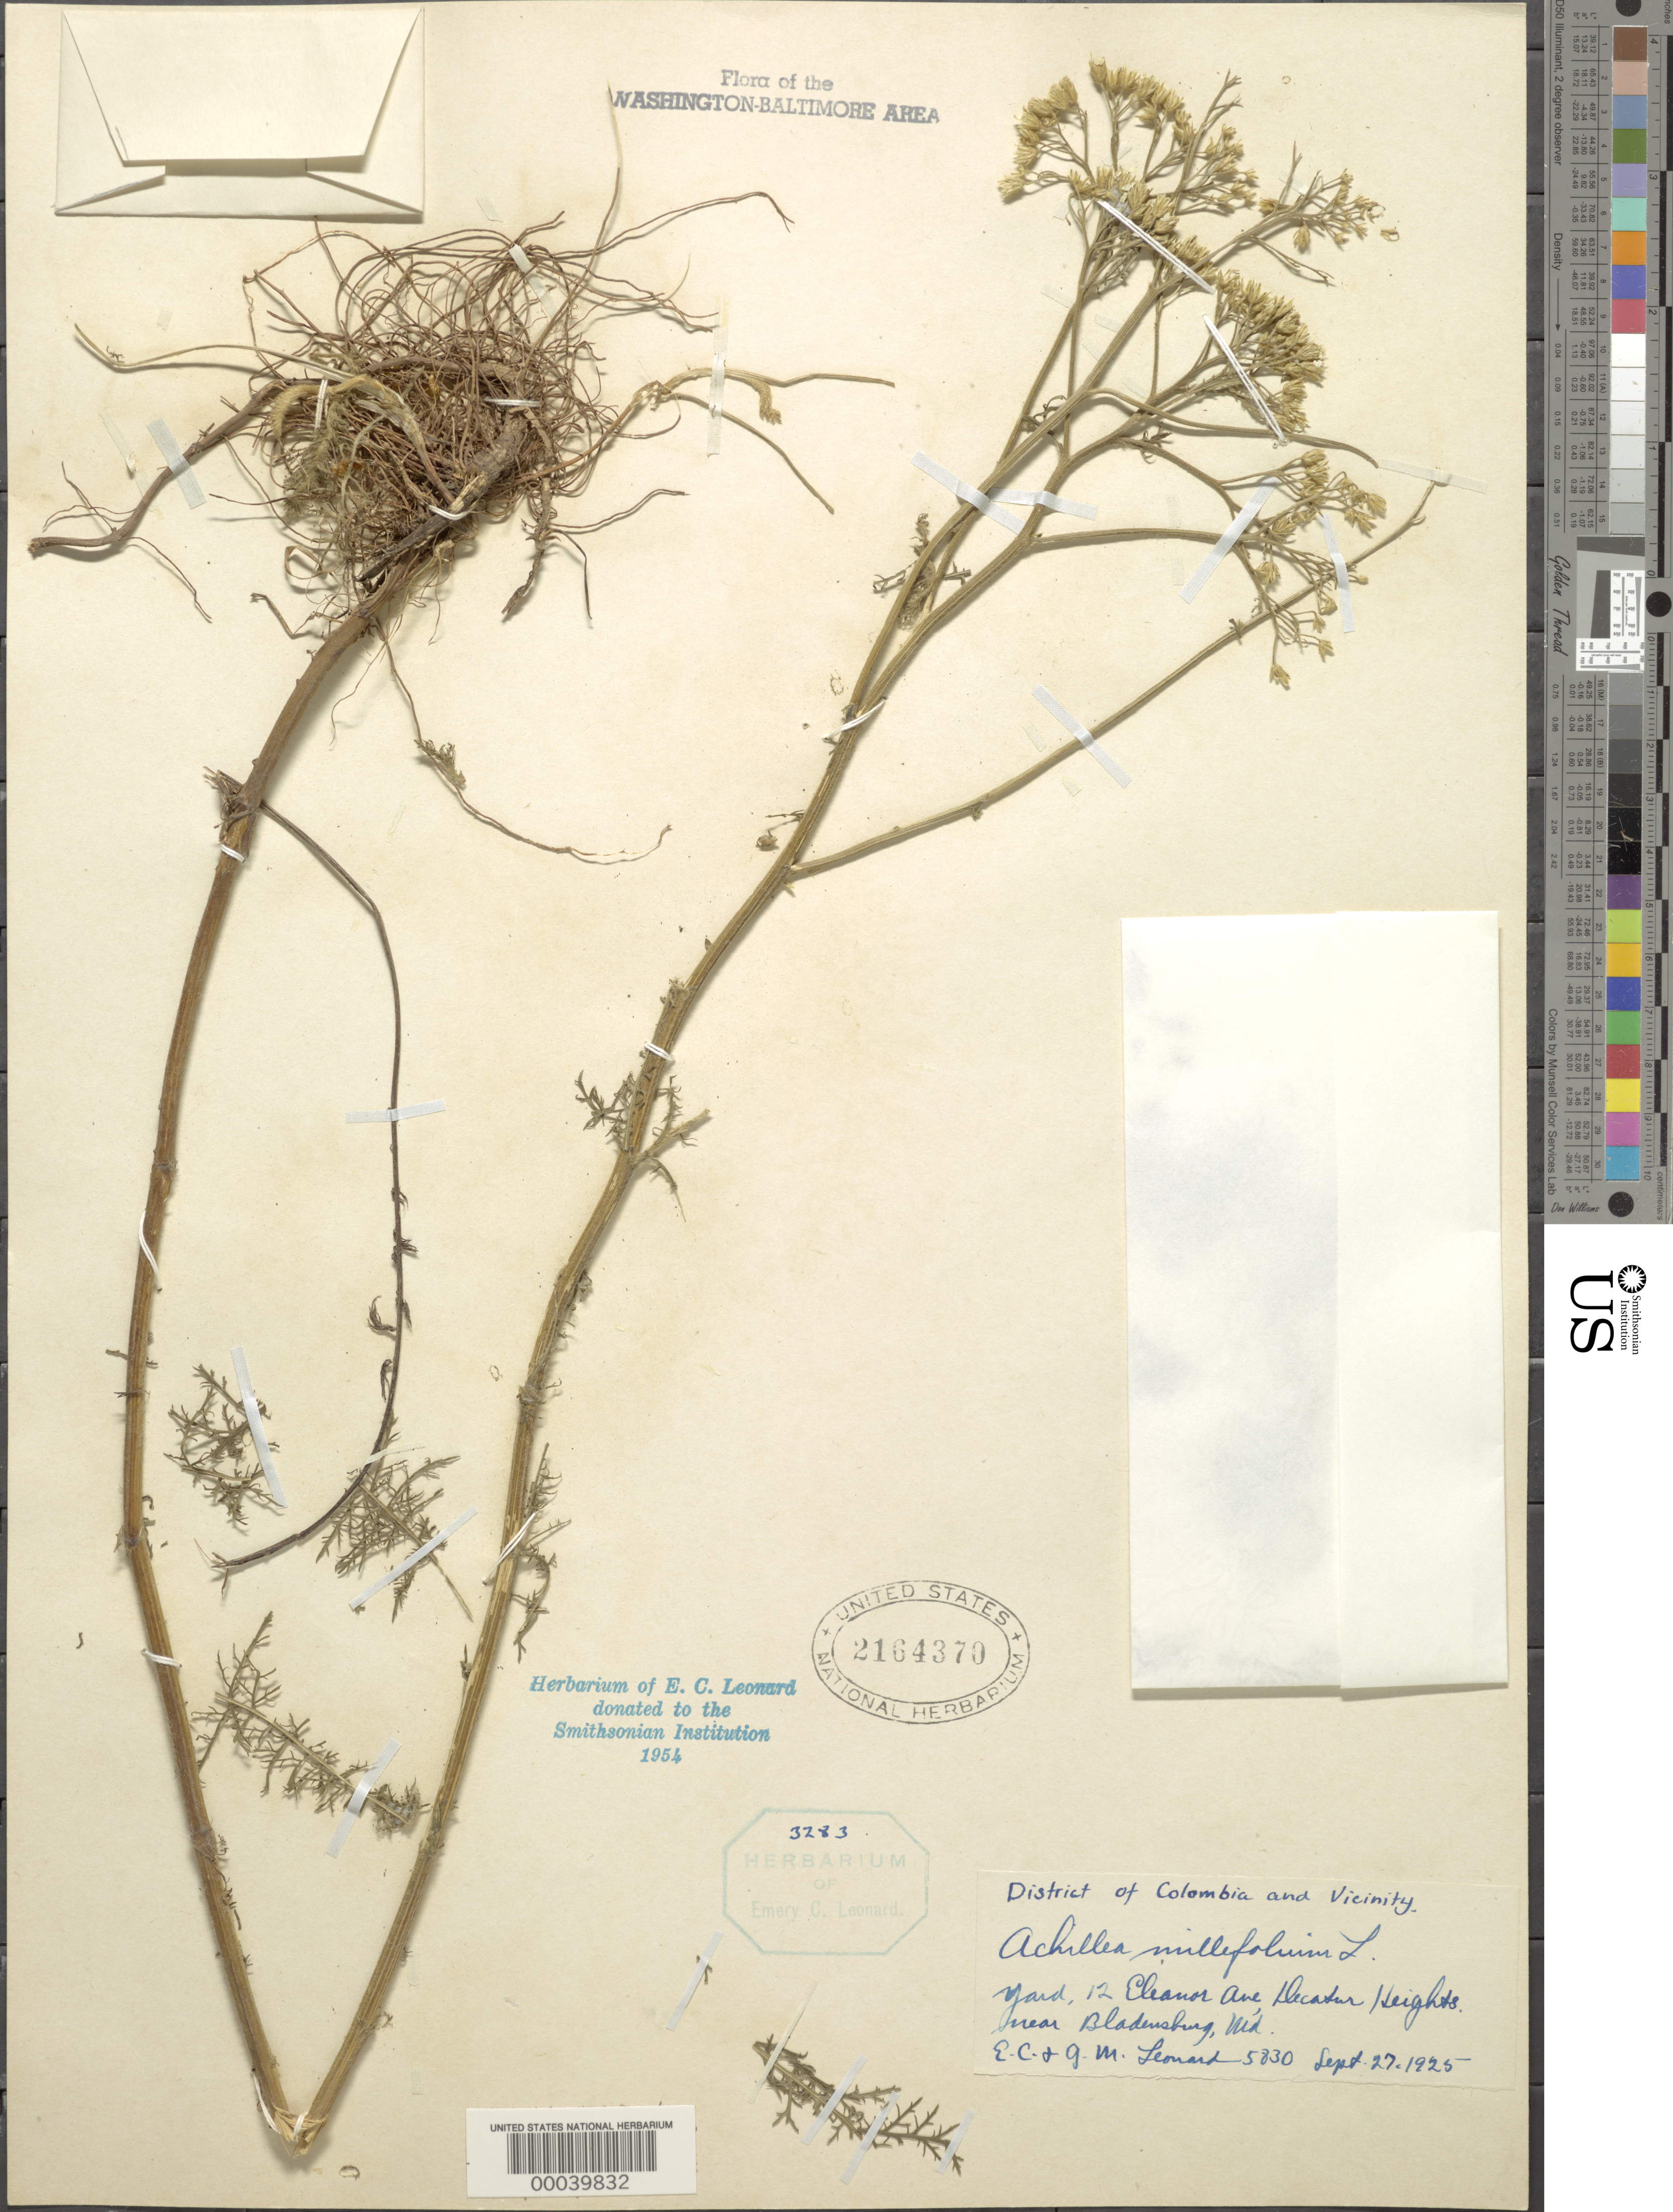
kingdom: Plantae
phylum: Tracheophyta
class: Magnoliopsida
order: Asterales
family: Asteraceae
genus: Achillea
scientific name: Achillea millefolium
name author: L.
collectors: E. C. Leonard & G. M. Leonard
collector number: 5830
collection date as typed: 27 Sep 1925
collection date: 1925-09-27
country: United States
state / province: Maryland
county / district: Prince George's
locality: Decatur Heights Bladensburg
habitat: Yard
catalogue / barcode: US 2164370